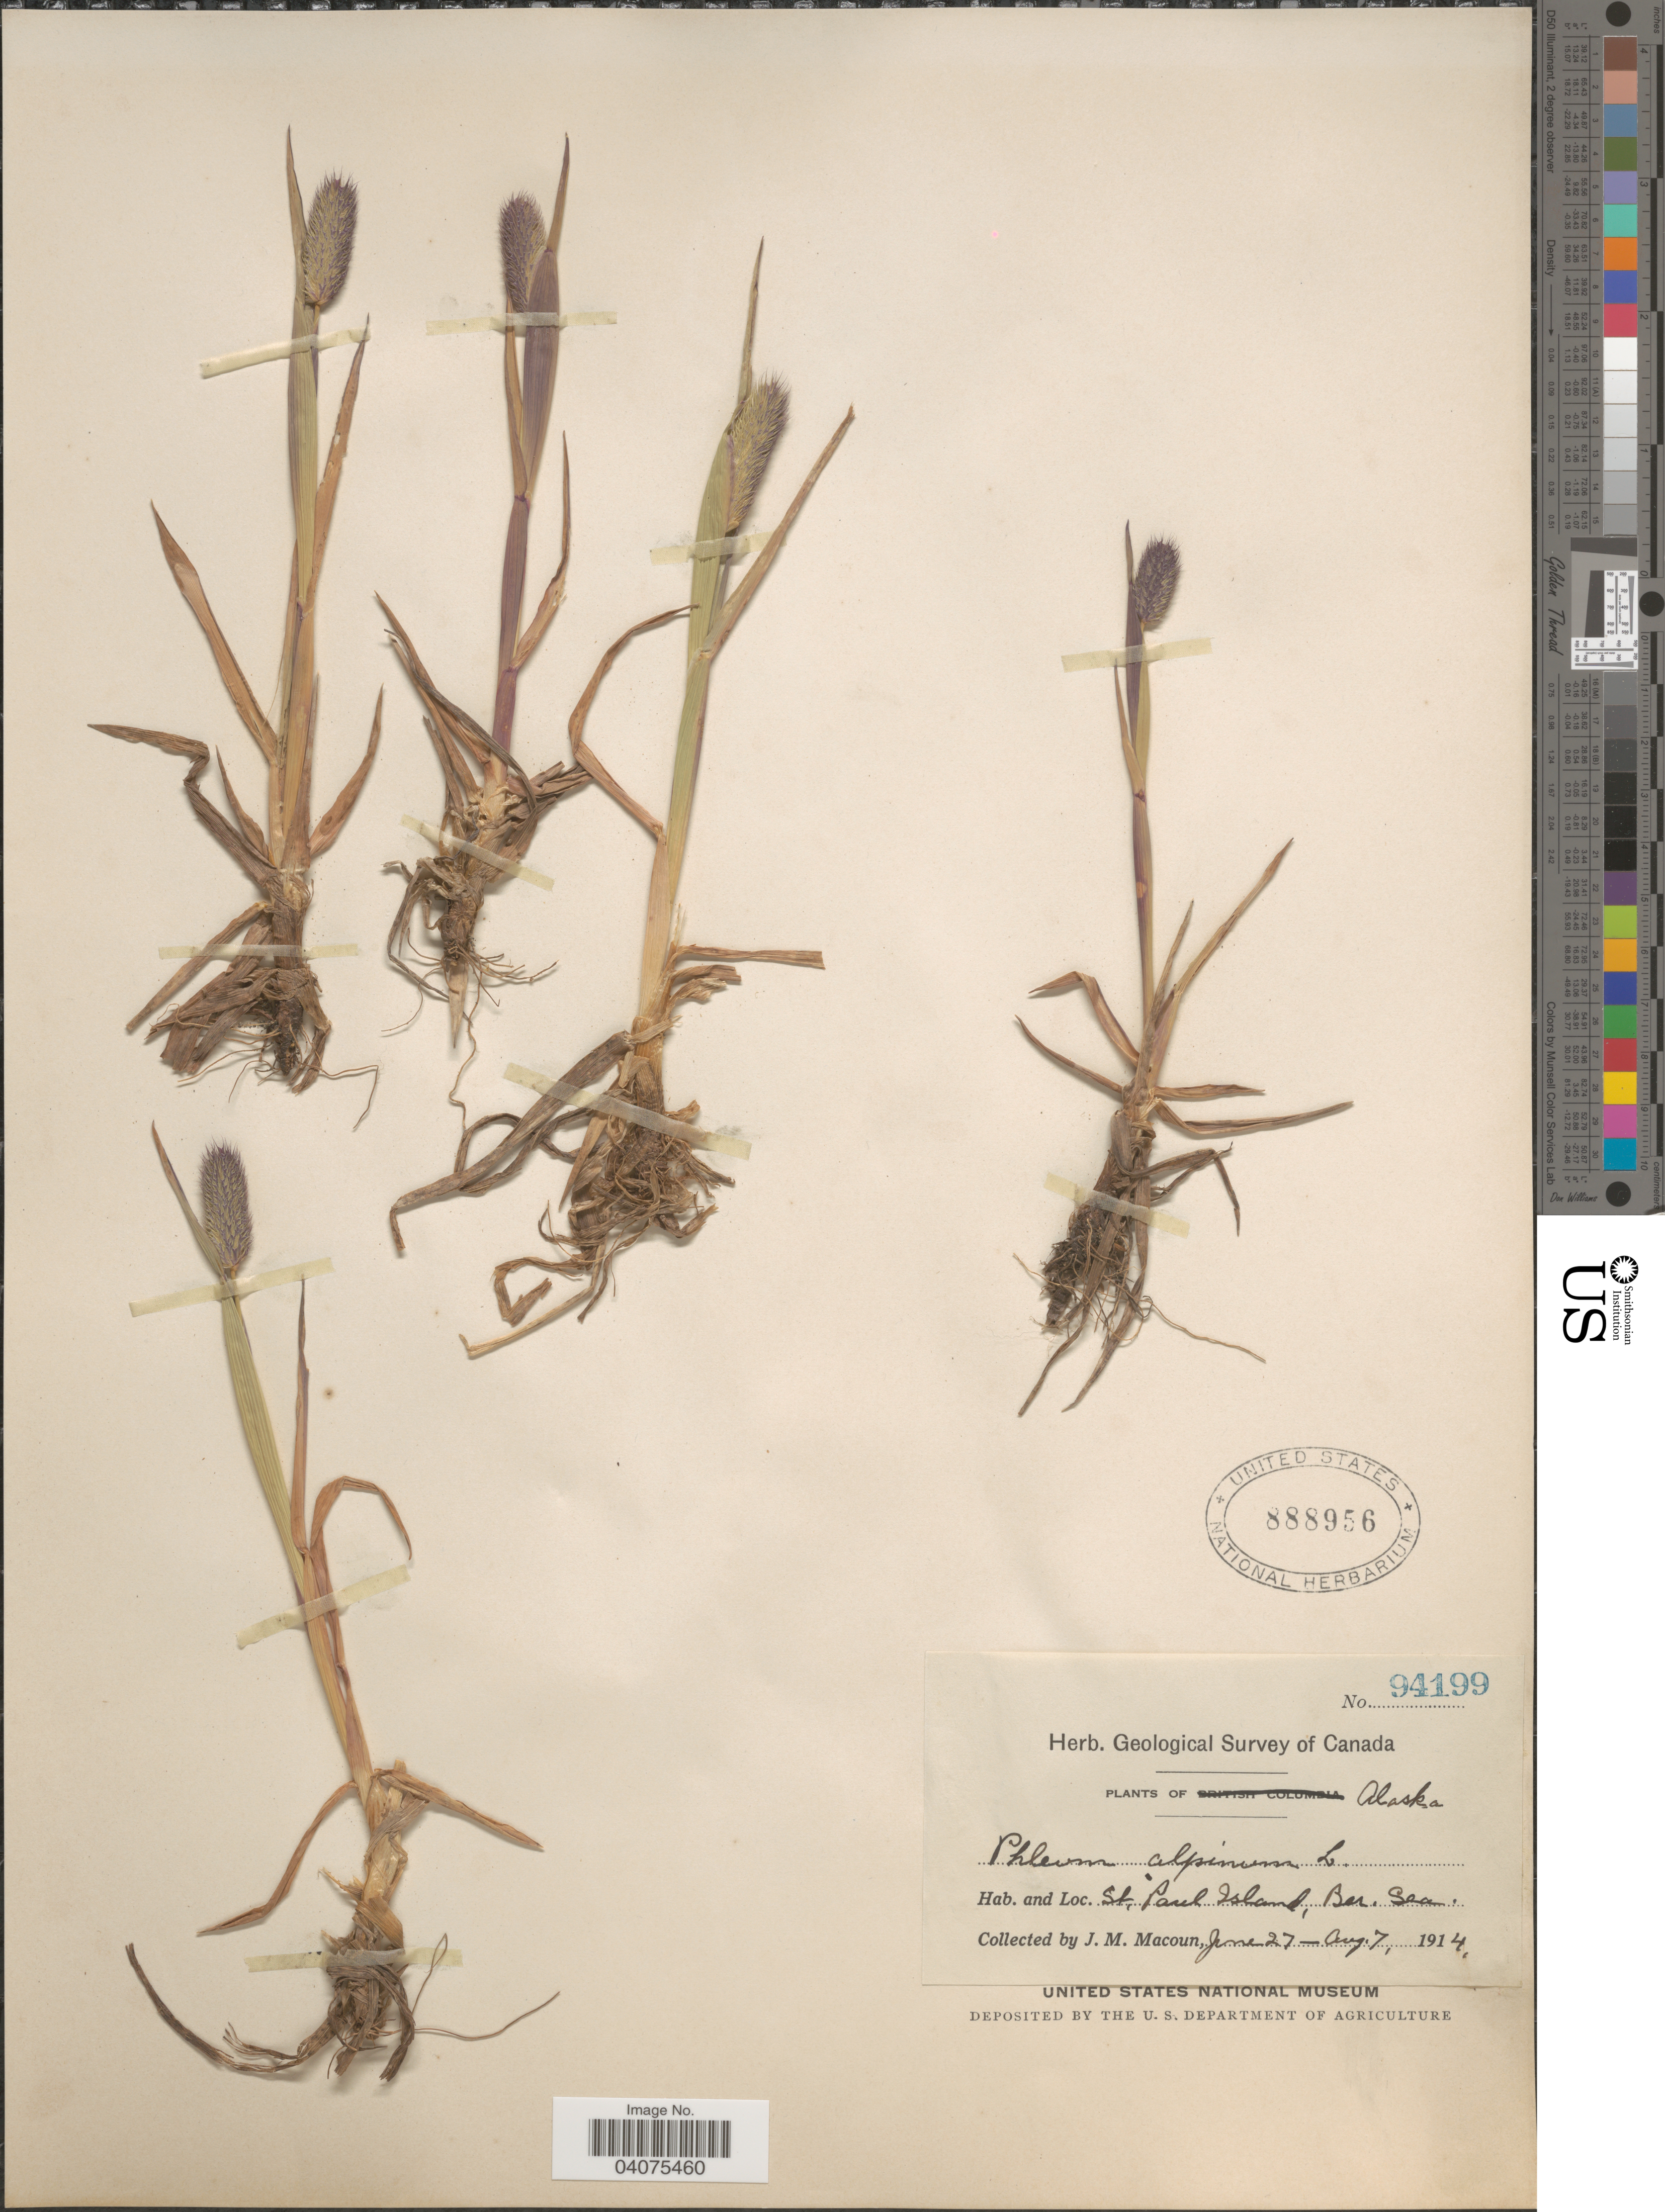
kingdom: Plantae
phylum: Tracheophyta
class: Liliopsida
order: Poales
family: Poaceae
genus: Phleum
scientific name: Phleum alpinum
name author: L.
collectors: J. M. Macoun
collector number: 94199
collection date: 1914-06-27/1914-08-07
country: United States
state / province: Alaska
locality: Herb. Geological Survey of Canada. St. Paul Island, Ber. Sea.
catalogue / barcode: US 888956